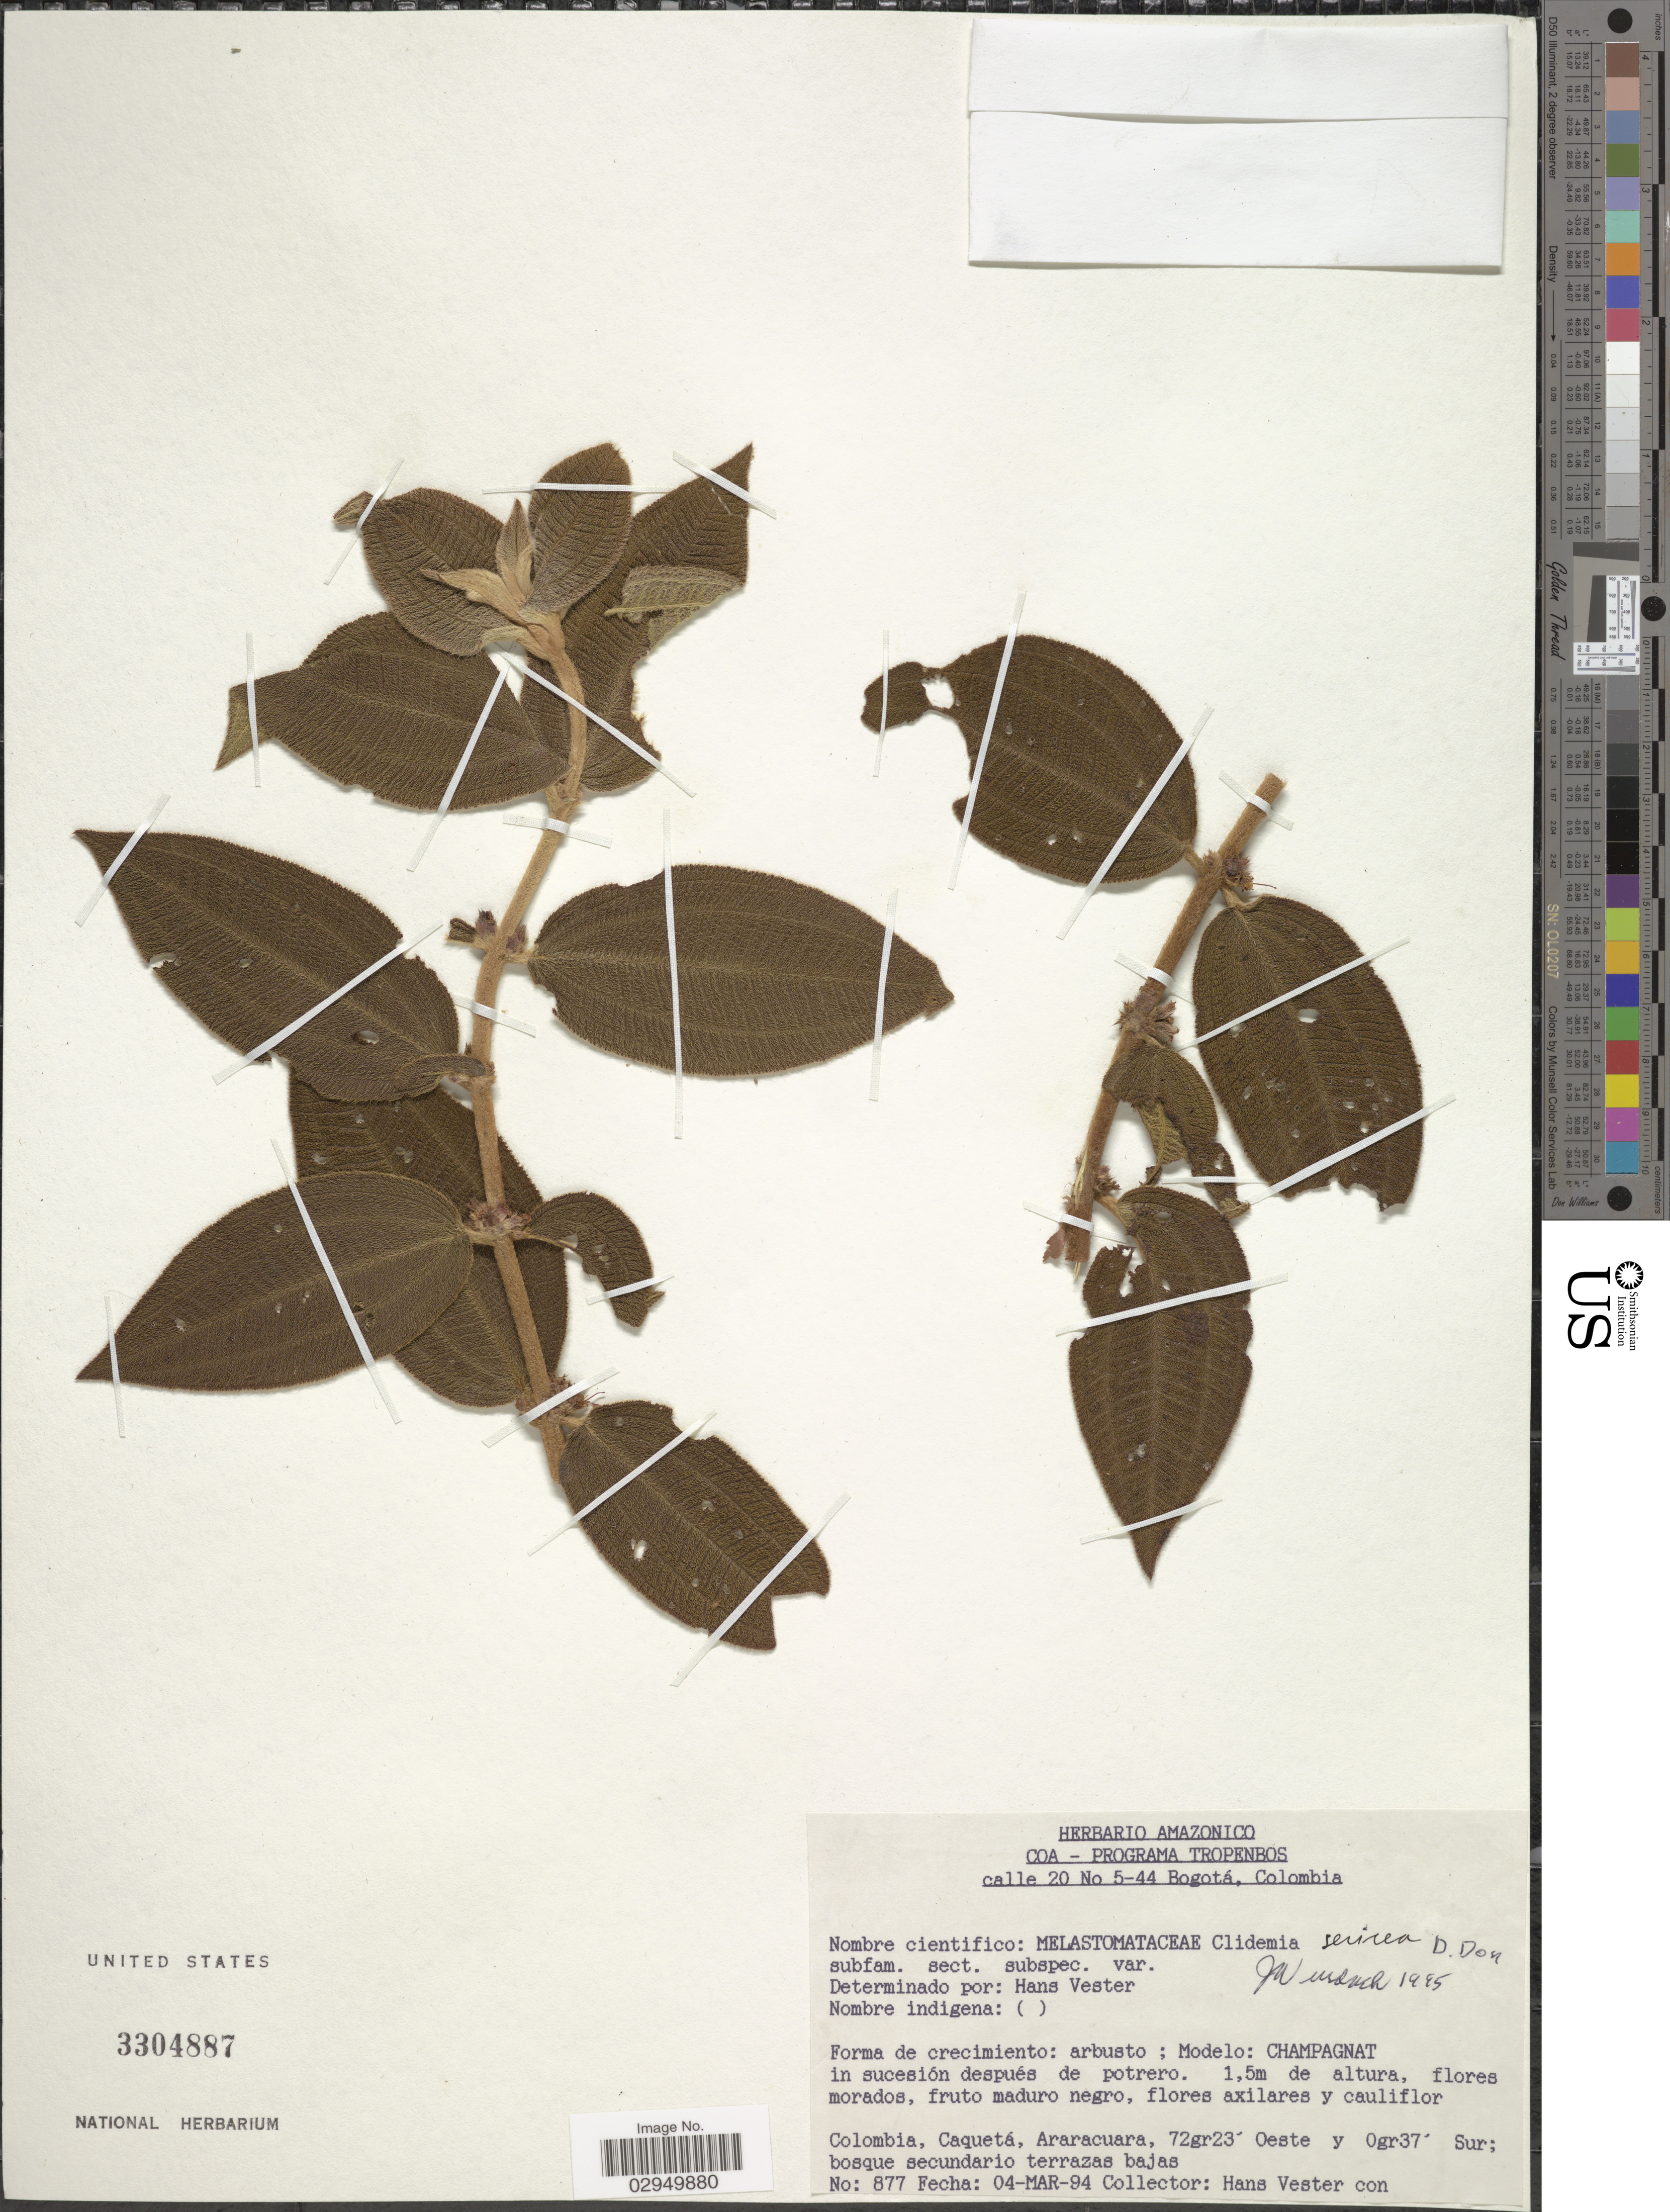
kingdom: Plantae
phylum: Tracheophyta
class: Magnoliopsida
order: Myrtales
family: Melastomataceae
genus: Clidemia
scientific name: Clidemia sericea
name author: D. Don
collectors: H. Vester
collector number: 877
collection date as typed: Transcribed d/m/y: 4/3/94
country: Colombia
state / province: Caquetá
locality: Araracuara, bosque secundario terrazas bajas.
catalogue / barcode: US 3304887